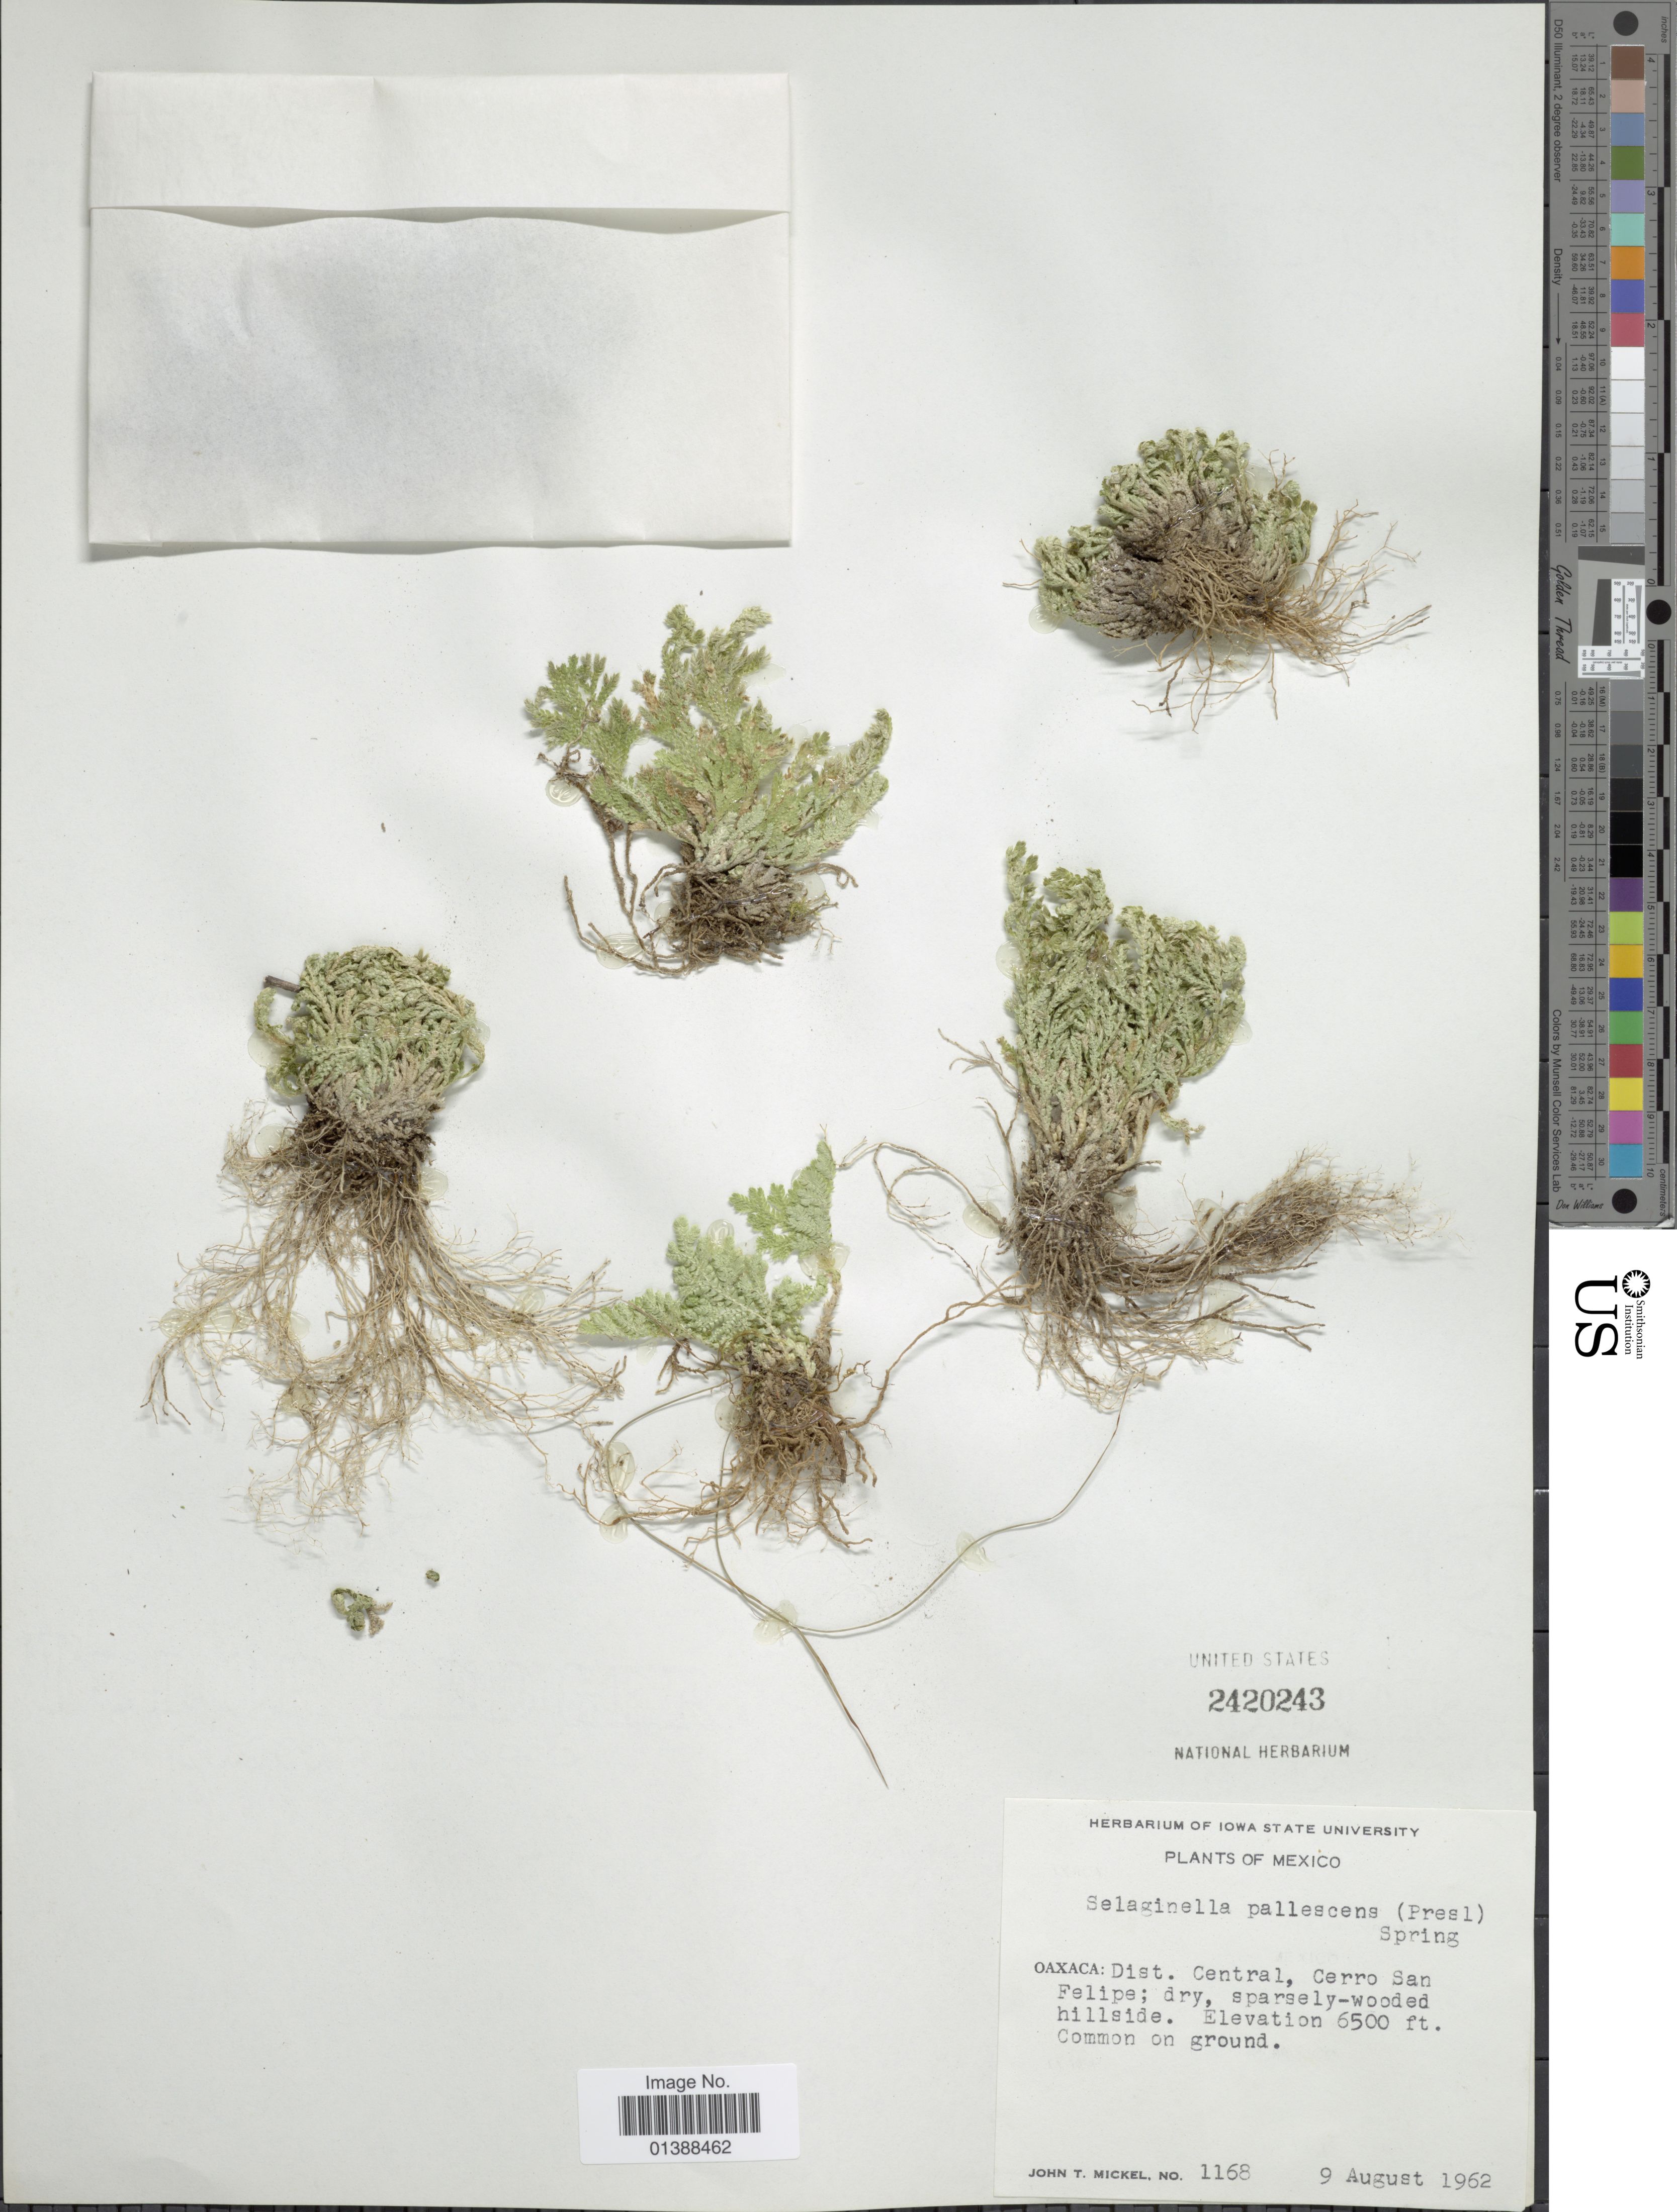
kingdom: Plantae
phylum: Tracheophyta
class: Lycopodiopsida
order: Selaginellales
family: Selaginellaceae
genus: Selaginella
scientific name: Selaginella pallescens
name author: (C. Presl) Spring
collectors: J. T. Mickel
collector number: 1168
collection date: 1962-08-09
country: Mexico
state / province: Oaxaca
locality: Dist Central, Cerro San Felipe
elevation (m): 1981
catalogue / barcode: US 2420243